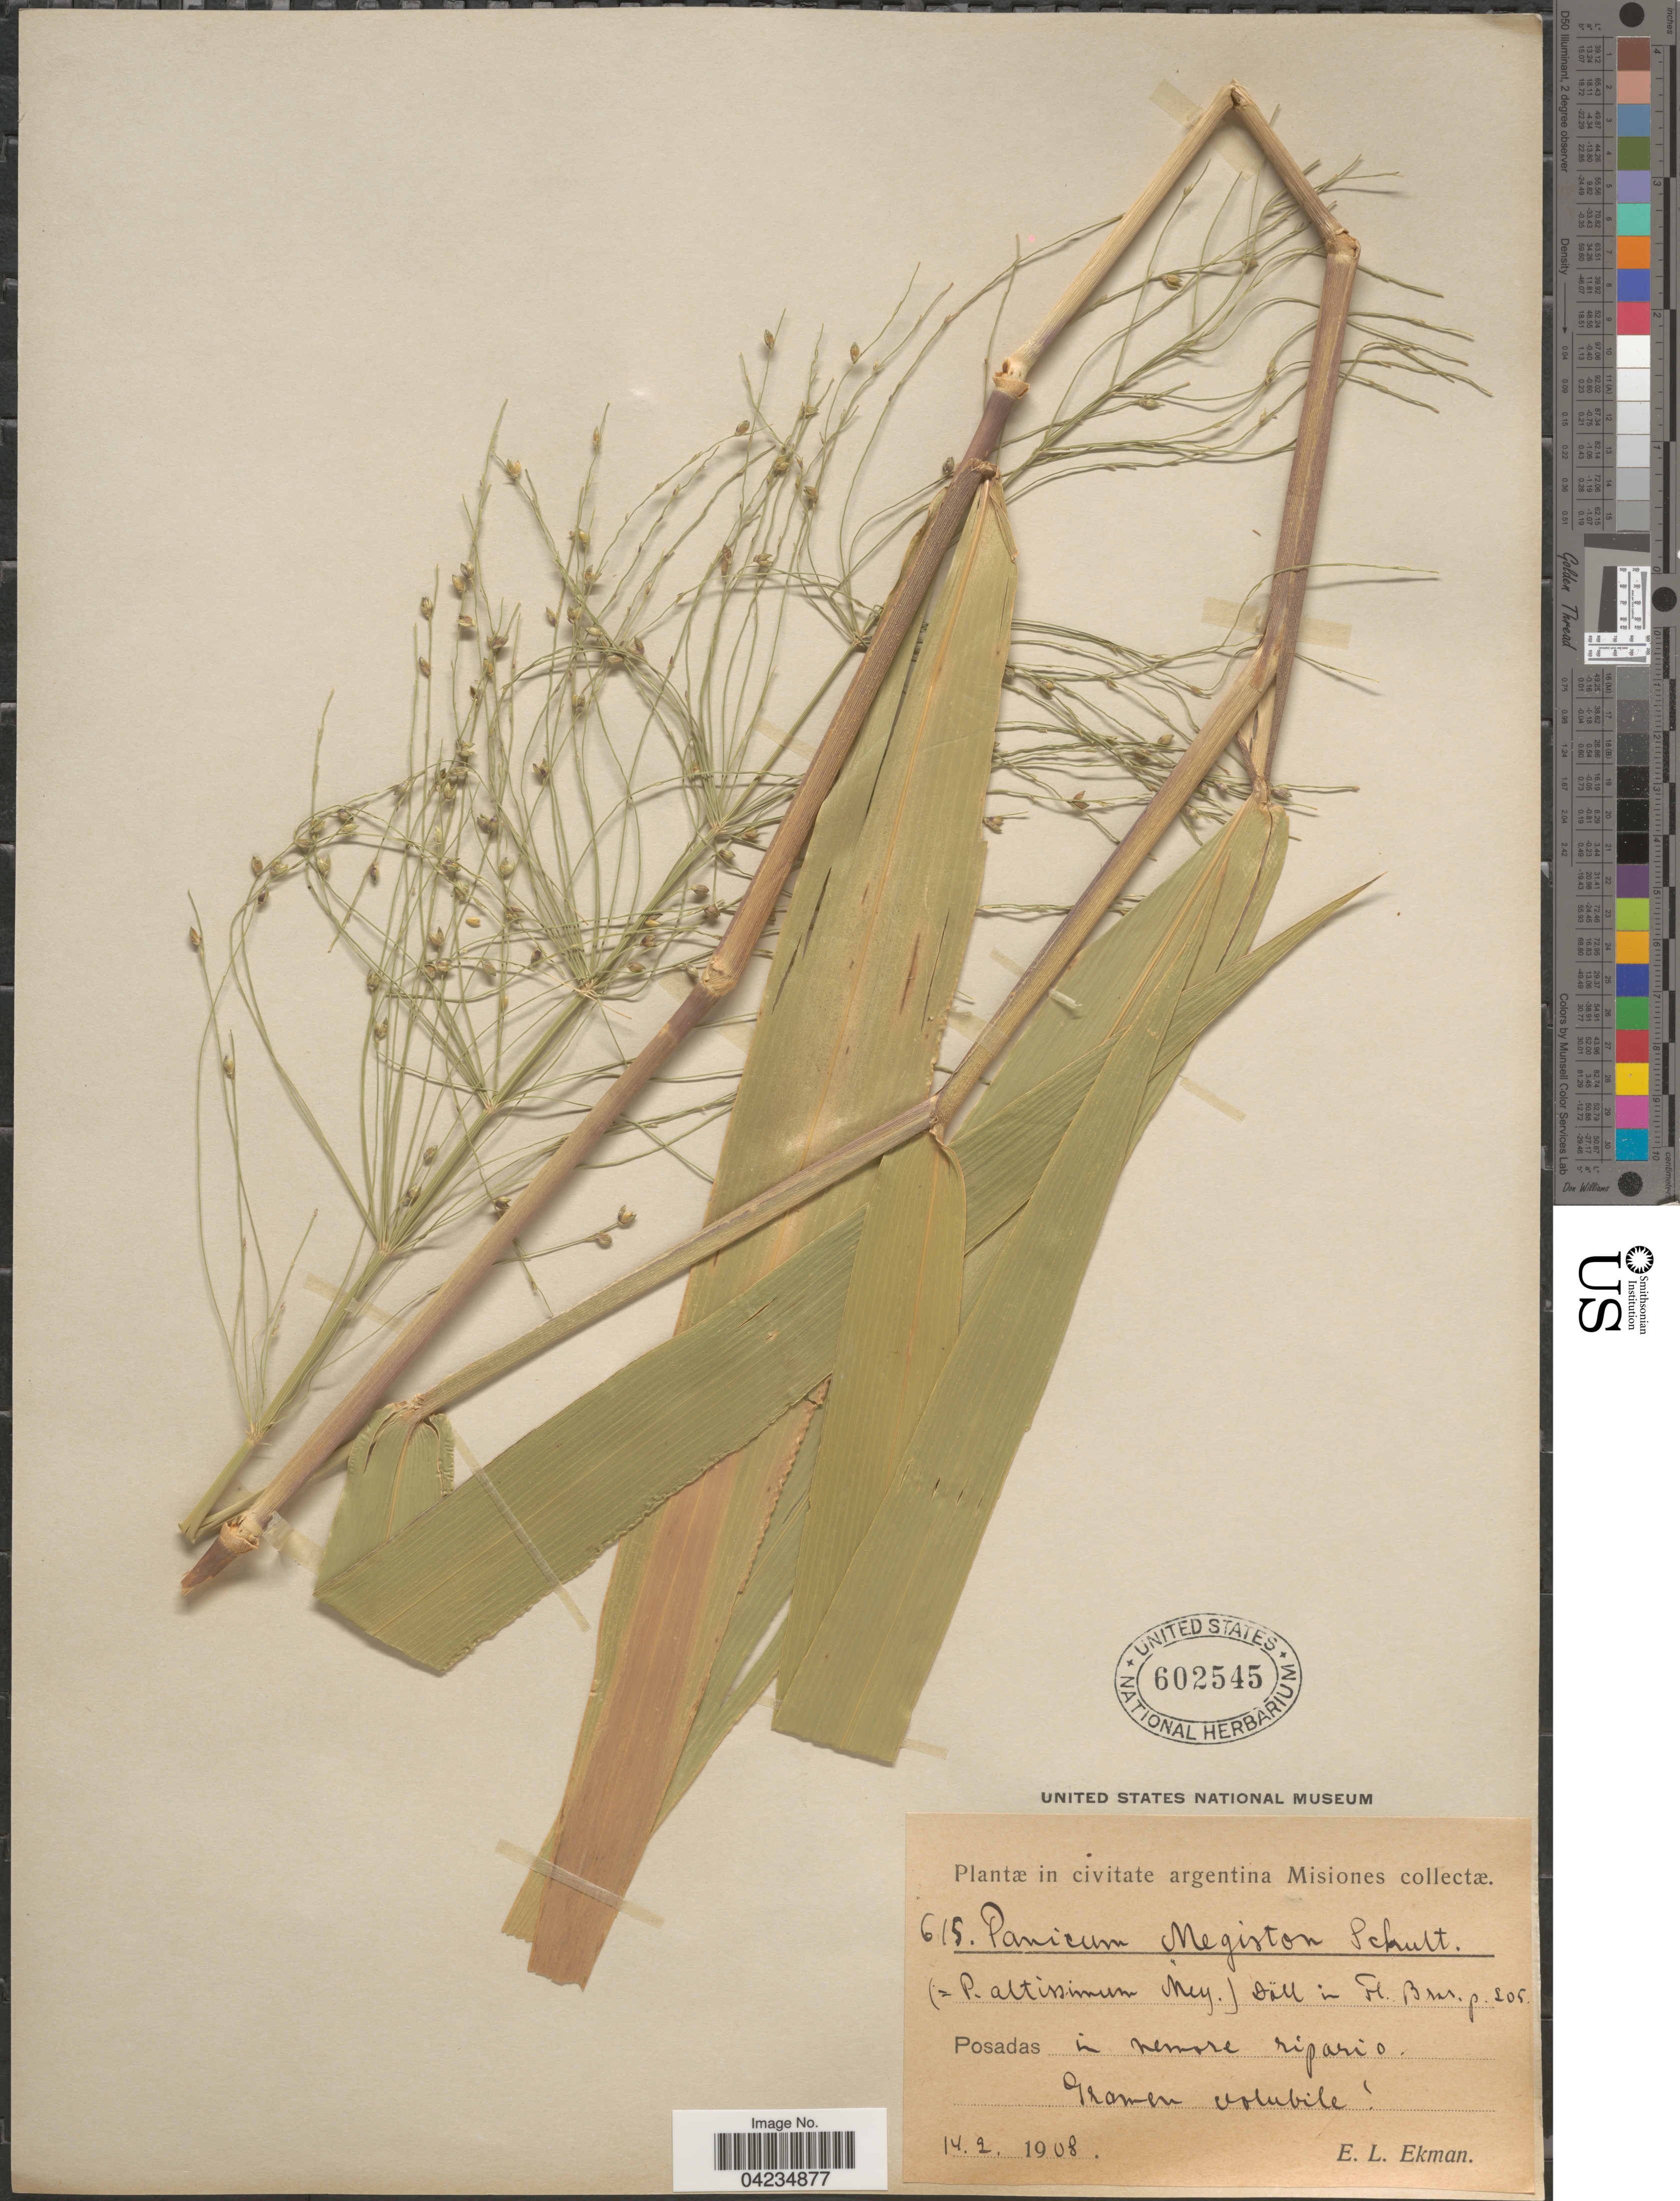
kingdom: Plantae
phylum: Tracheophyta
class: Liliopsida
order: Poales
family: Poaceae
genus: Stephostachys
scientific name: Stephostachys mertensii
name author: (Roth) Zuloaga & Marrone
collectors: E. L. Ekman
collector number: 615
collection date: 1908-02-14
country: Argentina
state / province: Misiones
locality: Posadas in nemore ripario.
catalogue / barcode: US 602545